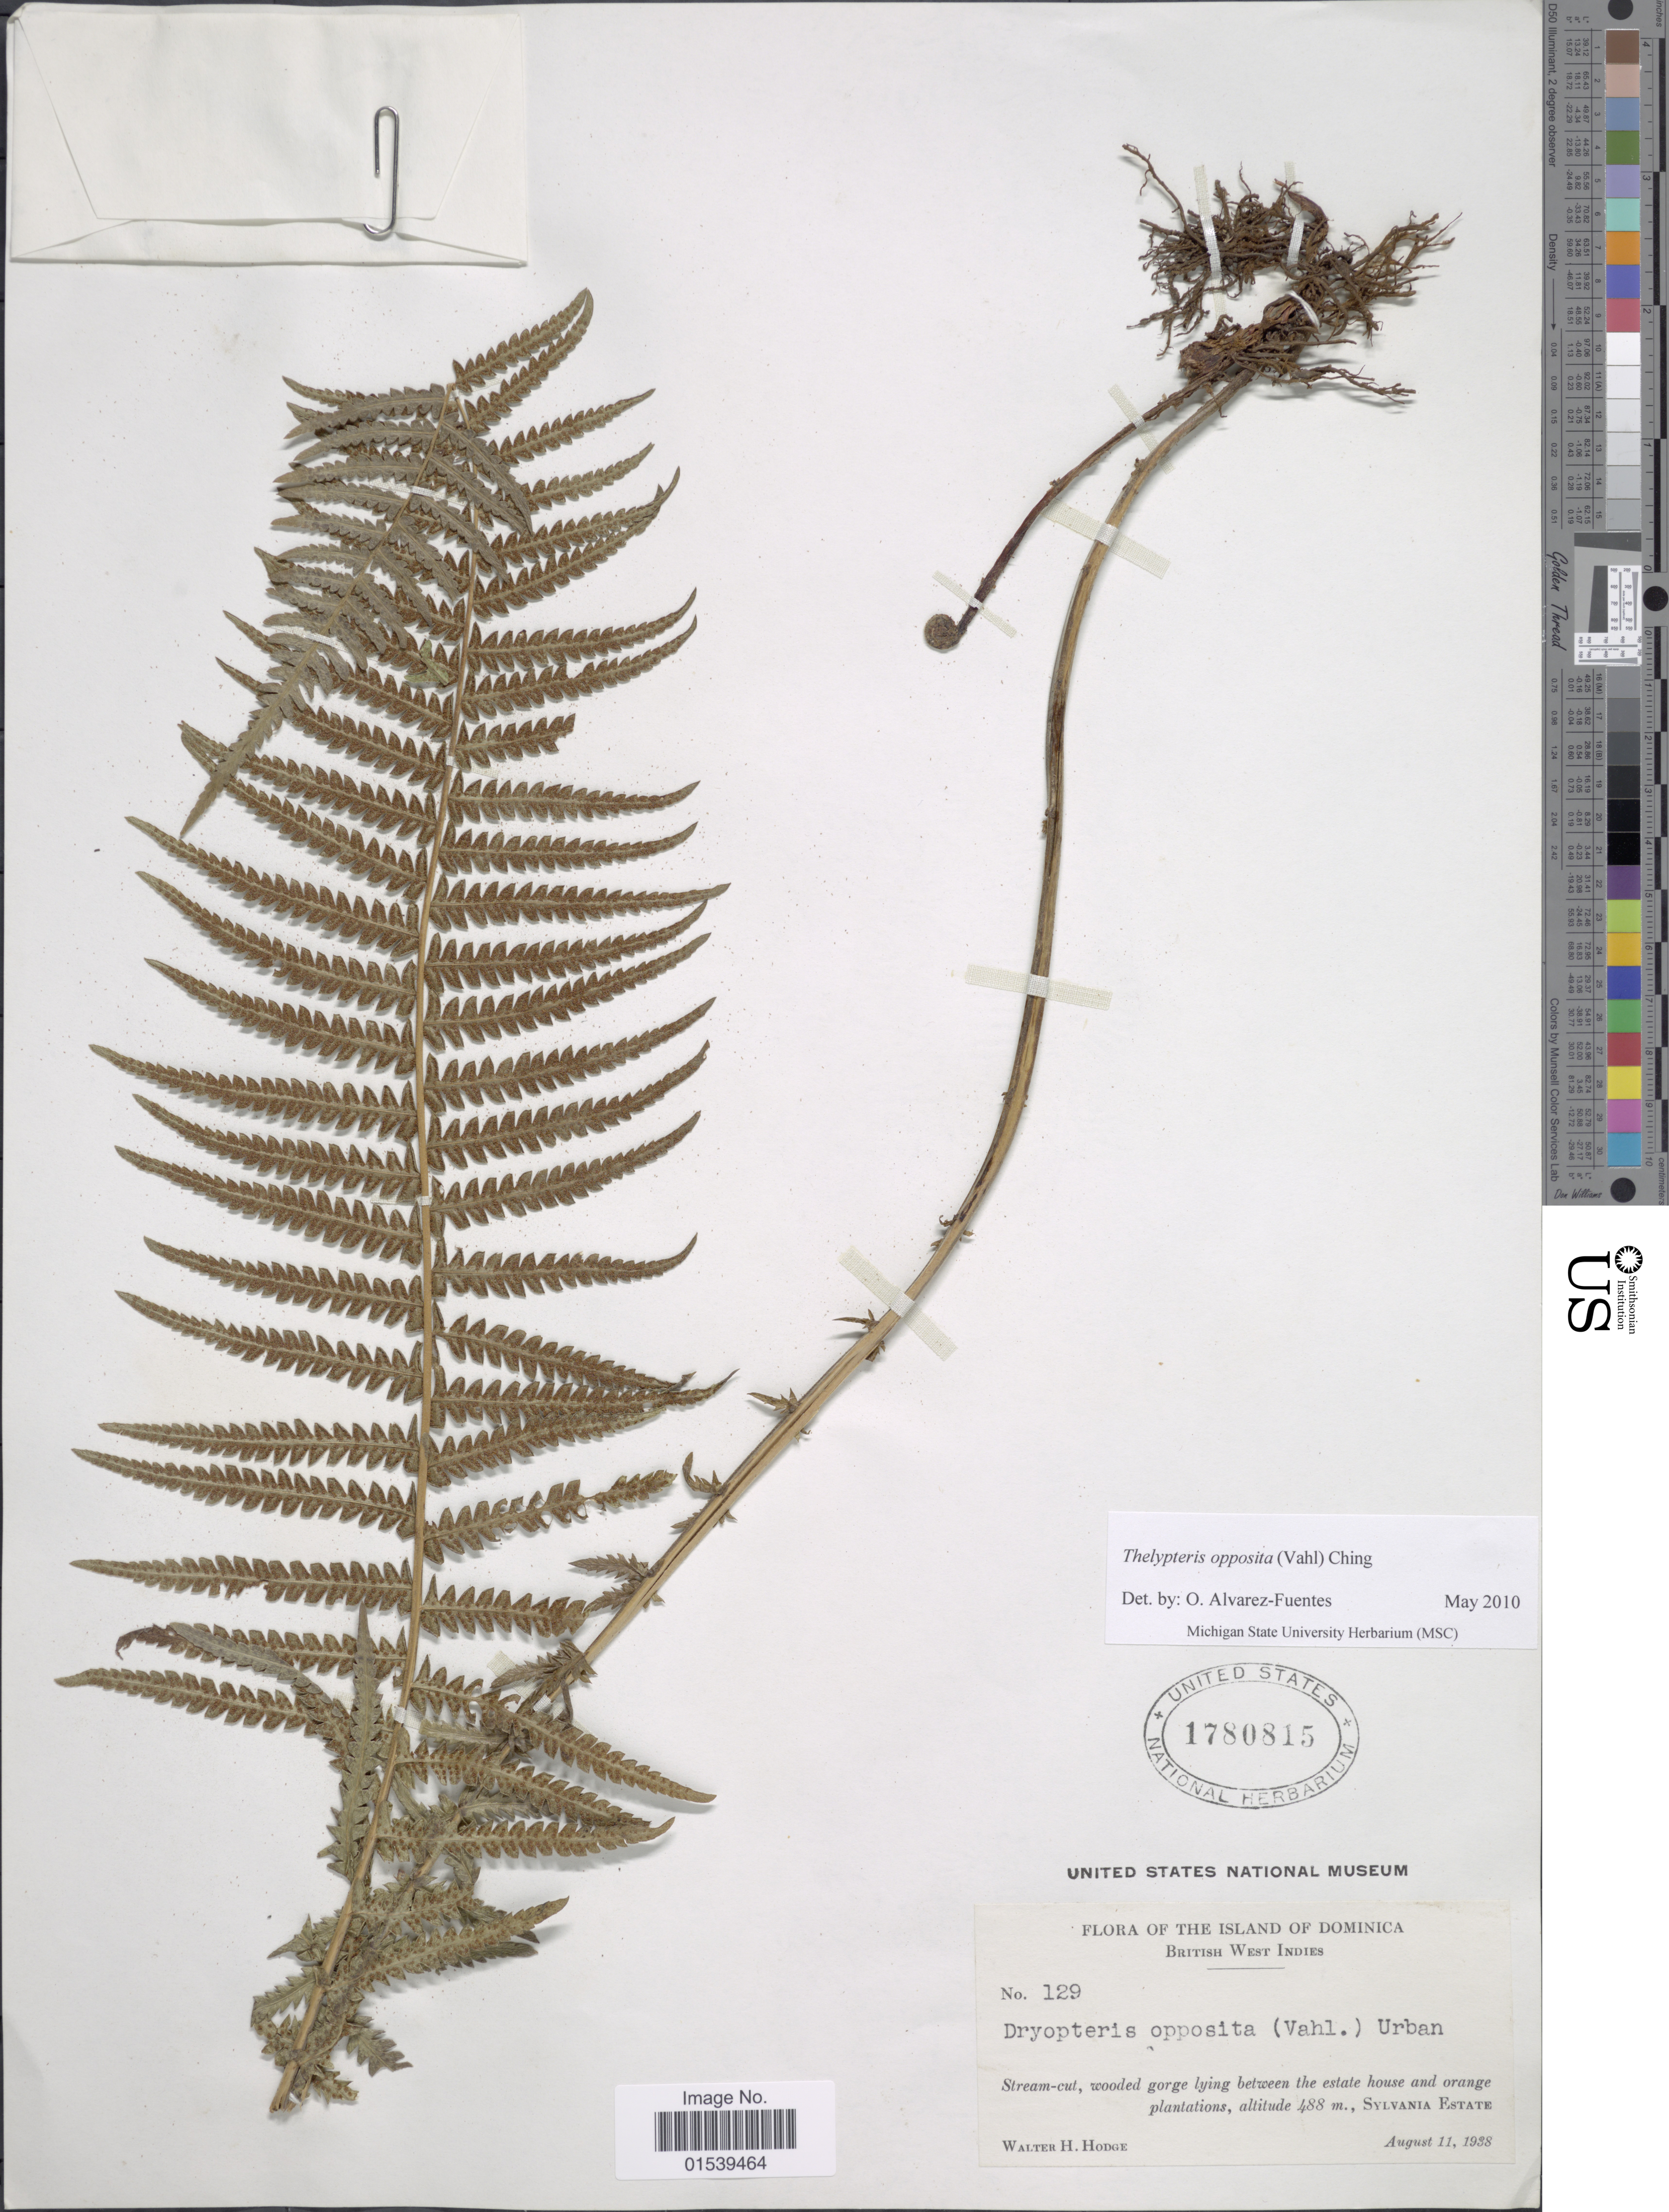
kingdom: Plantae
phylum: Tracheophyta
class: Polypodiopsida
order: Polypodiales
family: Thelypteridaceae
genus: Amauropelta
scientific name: Amauropelta opposita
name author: (Vahl) Pic. Serm.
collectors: W. Hodge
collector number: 129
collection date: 1938-08-11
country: Dominica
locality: Island of Dominica, British West Indies, stream-cut, wooded gorge lying between the estate house and orange plantations, Sylvania Estate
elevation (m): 488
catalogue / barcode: US 1780815